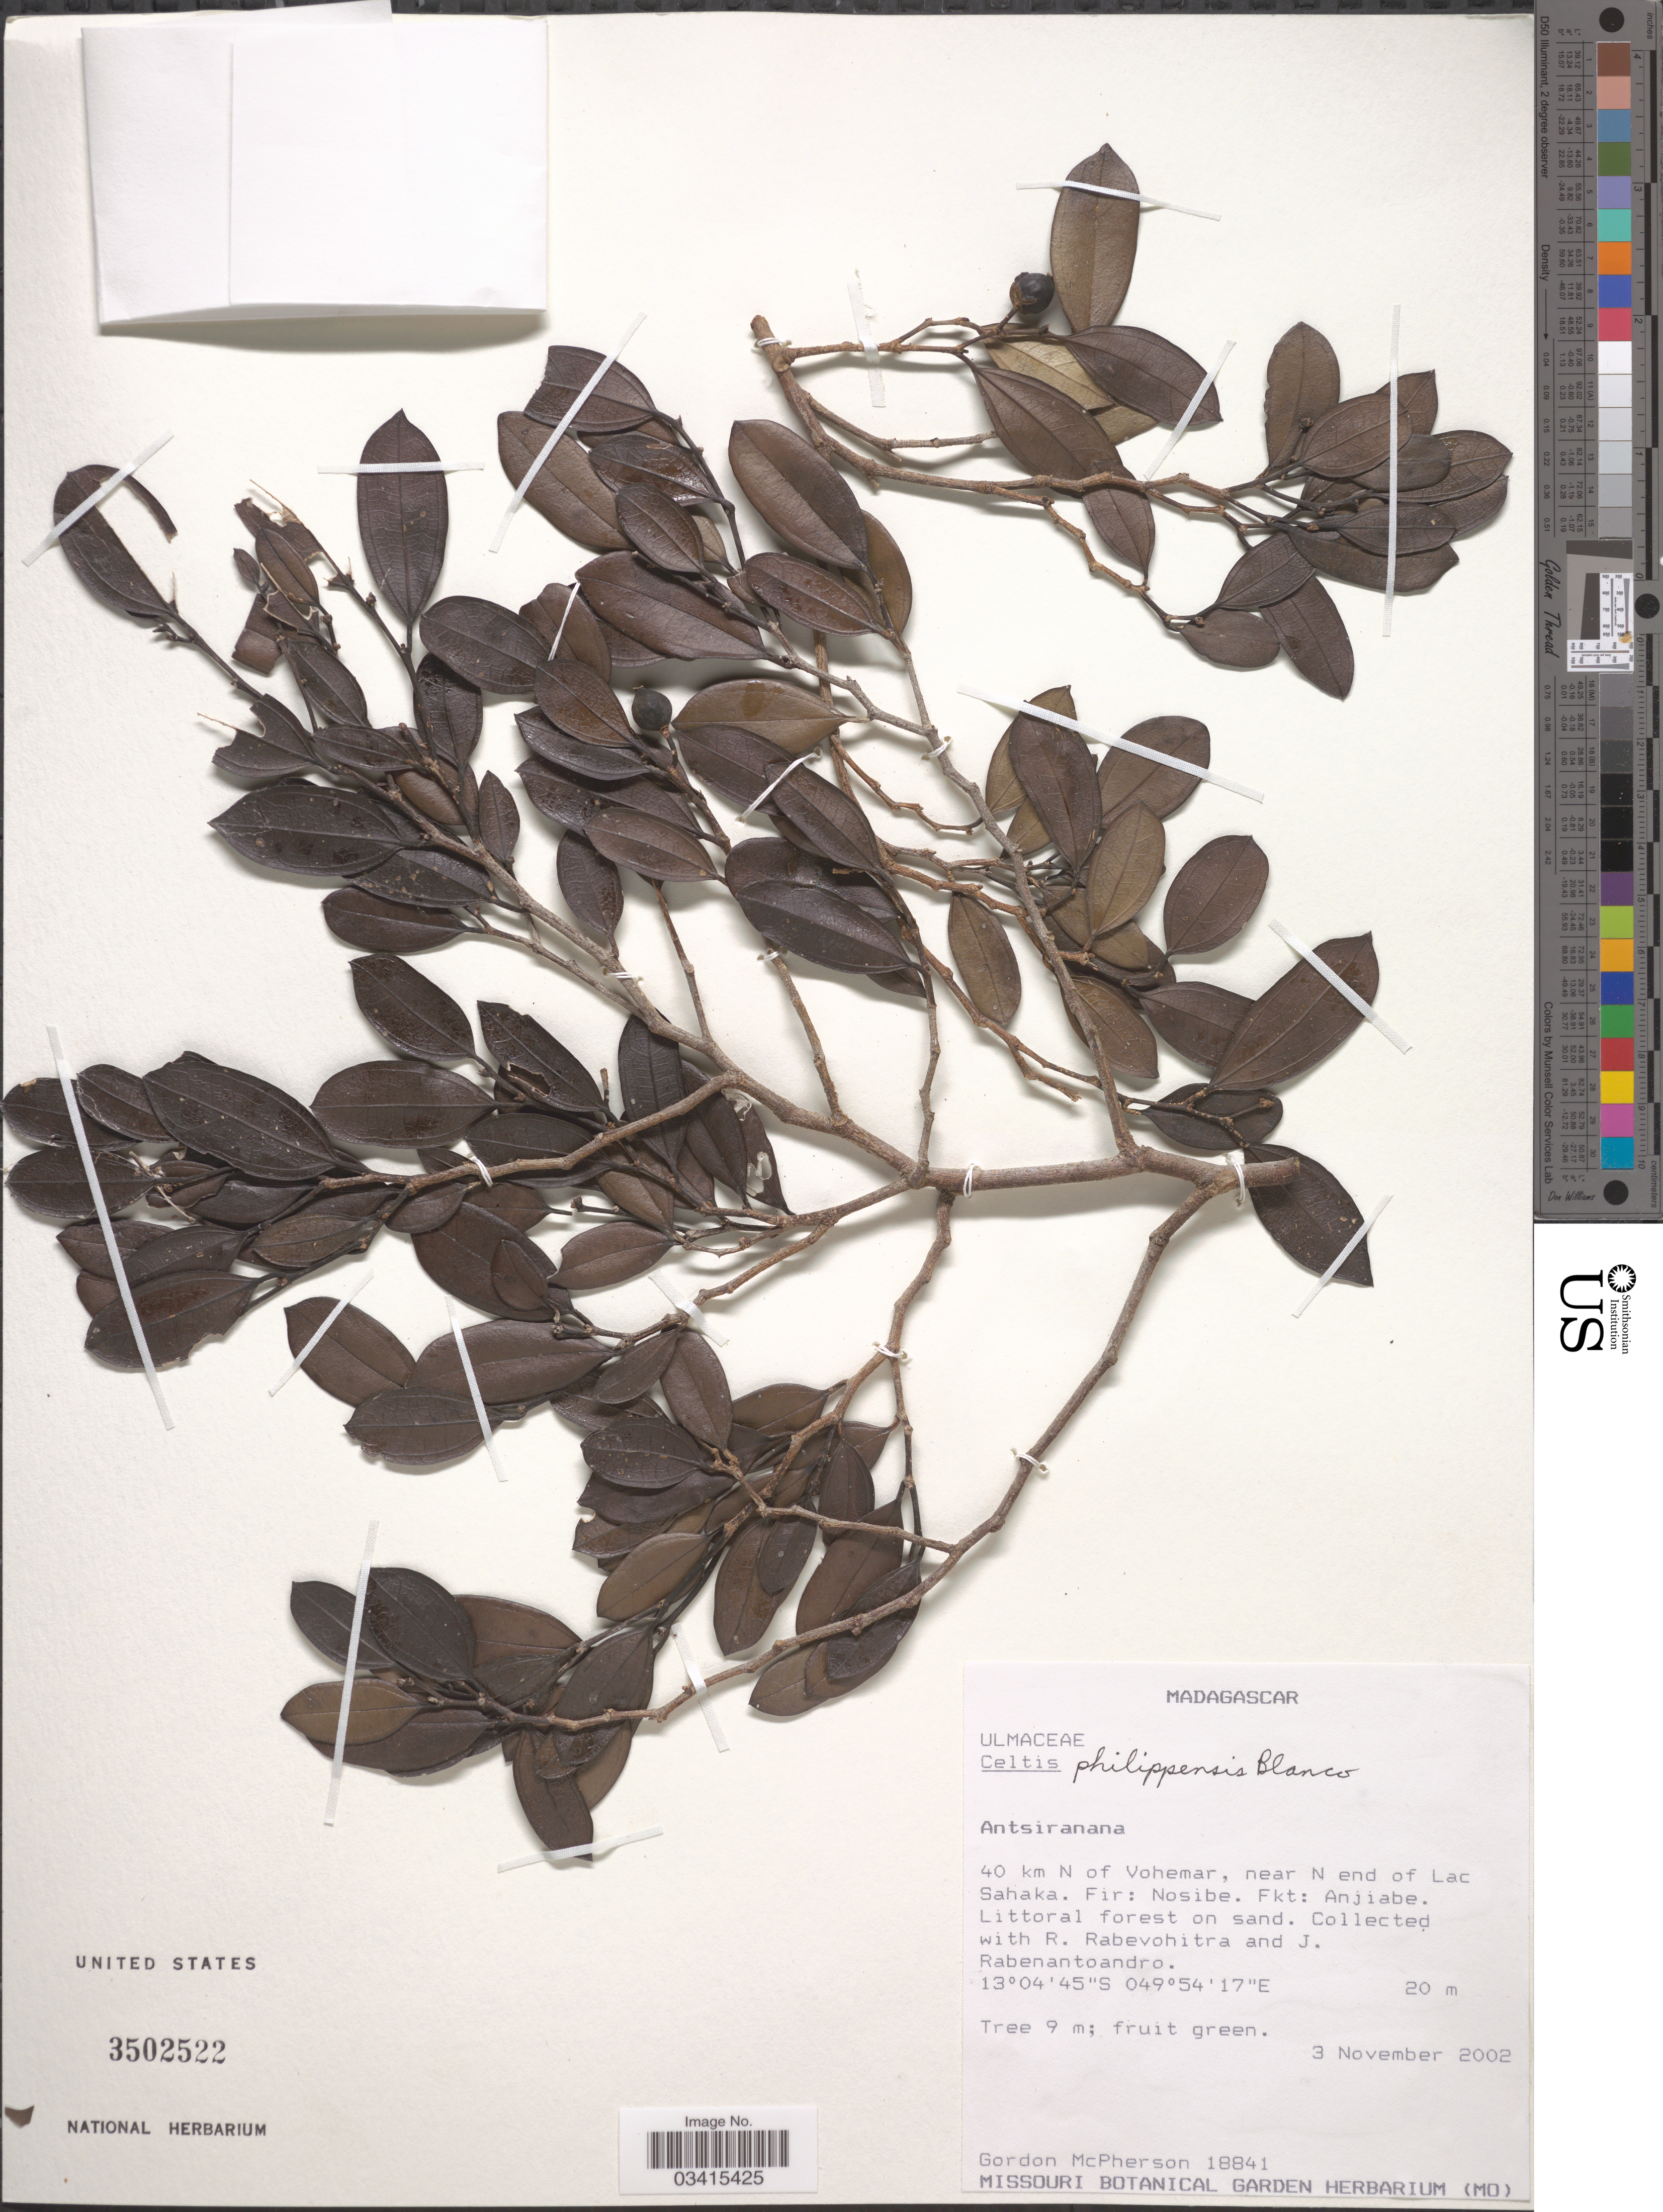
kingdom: Plantae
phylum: Tracheophyta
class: Magnoliopsida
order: Rosales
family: Cannabaceae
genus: Celtis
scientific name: Celtis mildbraedii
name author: Engl.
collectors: G. D. McPherson, R. Rabevohitra & J. Rabenantoandro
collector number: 18841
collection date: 2002-11-03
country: Madagascar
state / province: Sava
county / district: Vohémar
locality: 40 km N of Vohemar, near N end of Lac Sahaka. Fir: Nosibe. Fkt: Anjiabe.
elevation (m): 20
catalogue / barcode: US 3502522